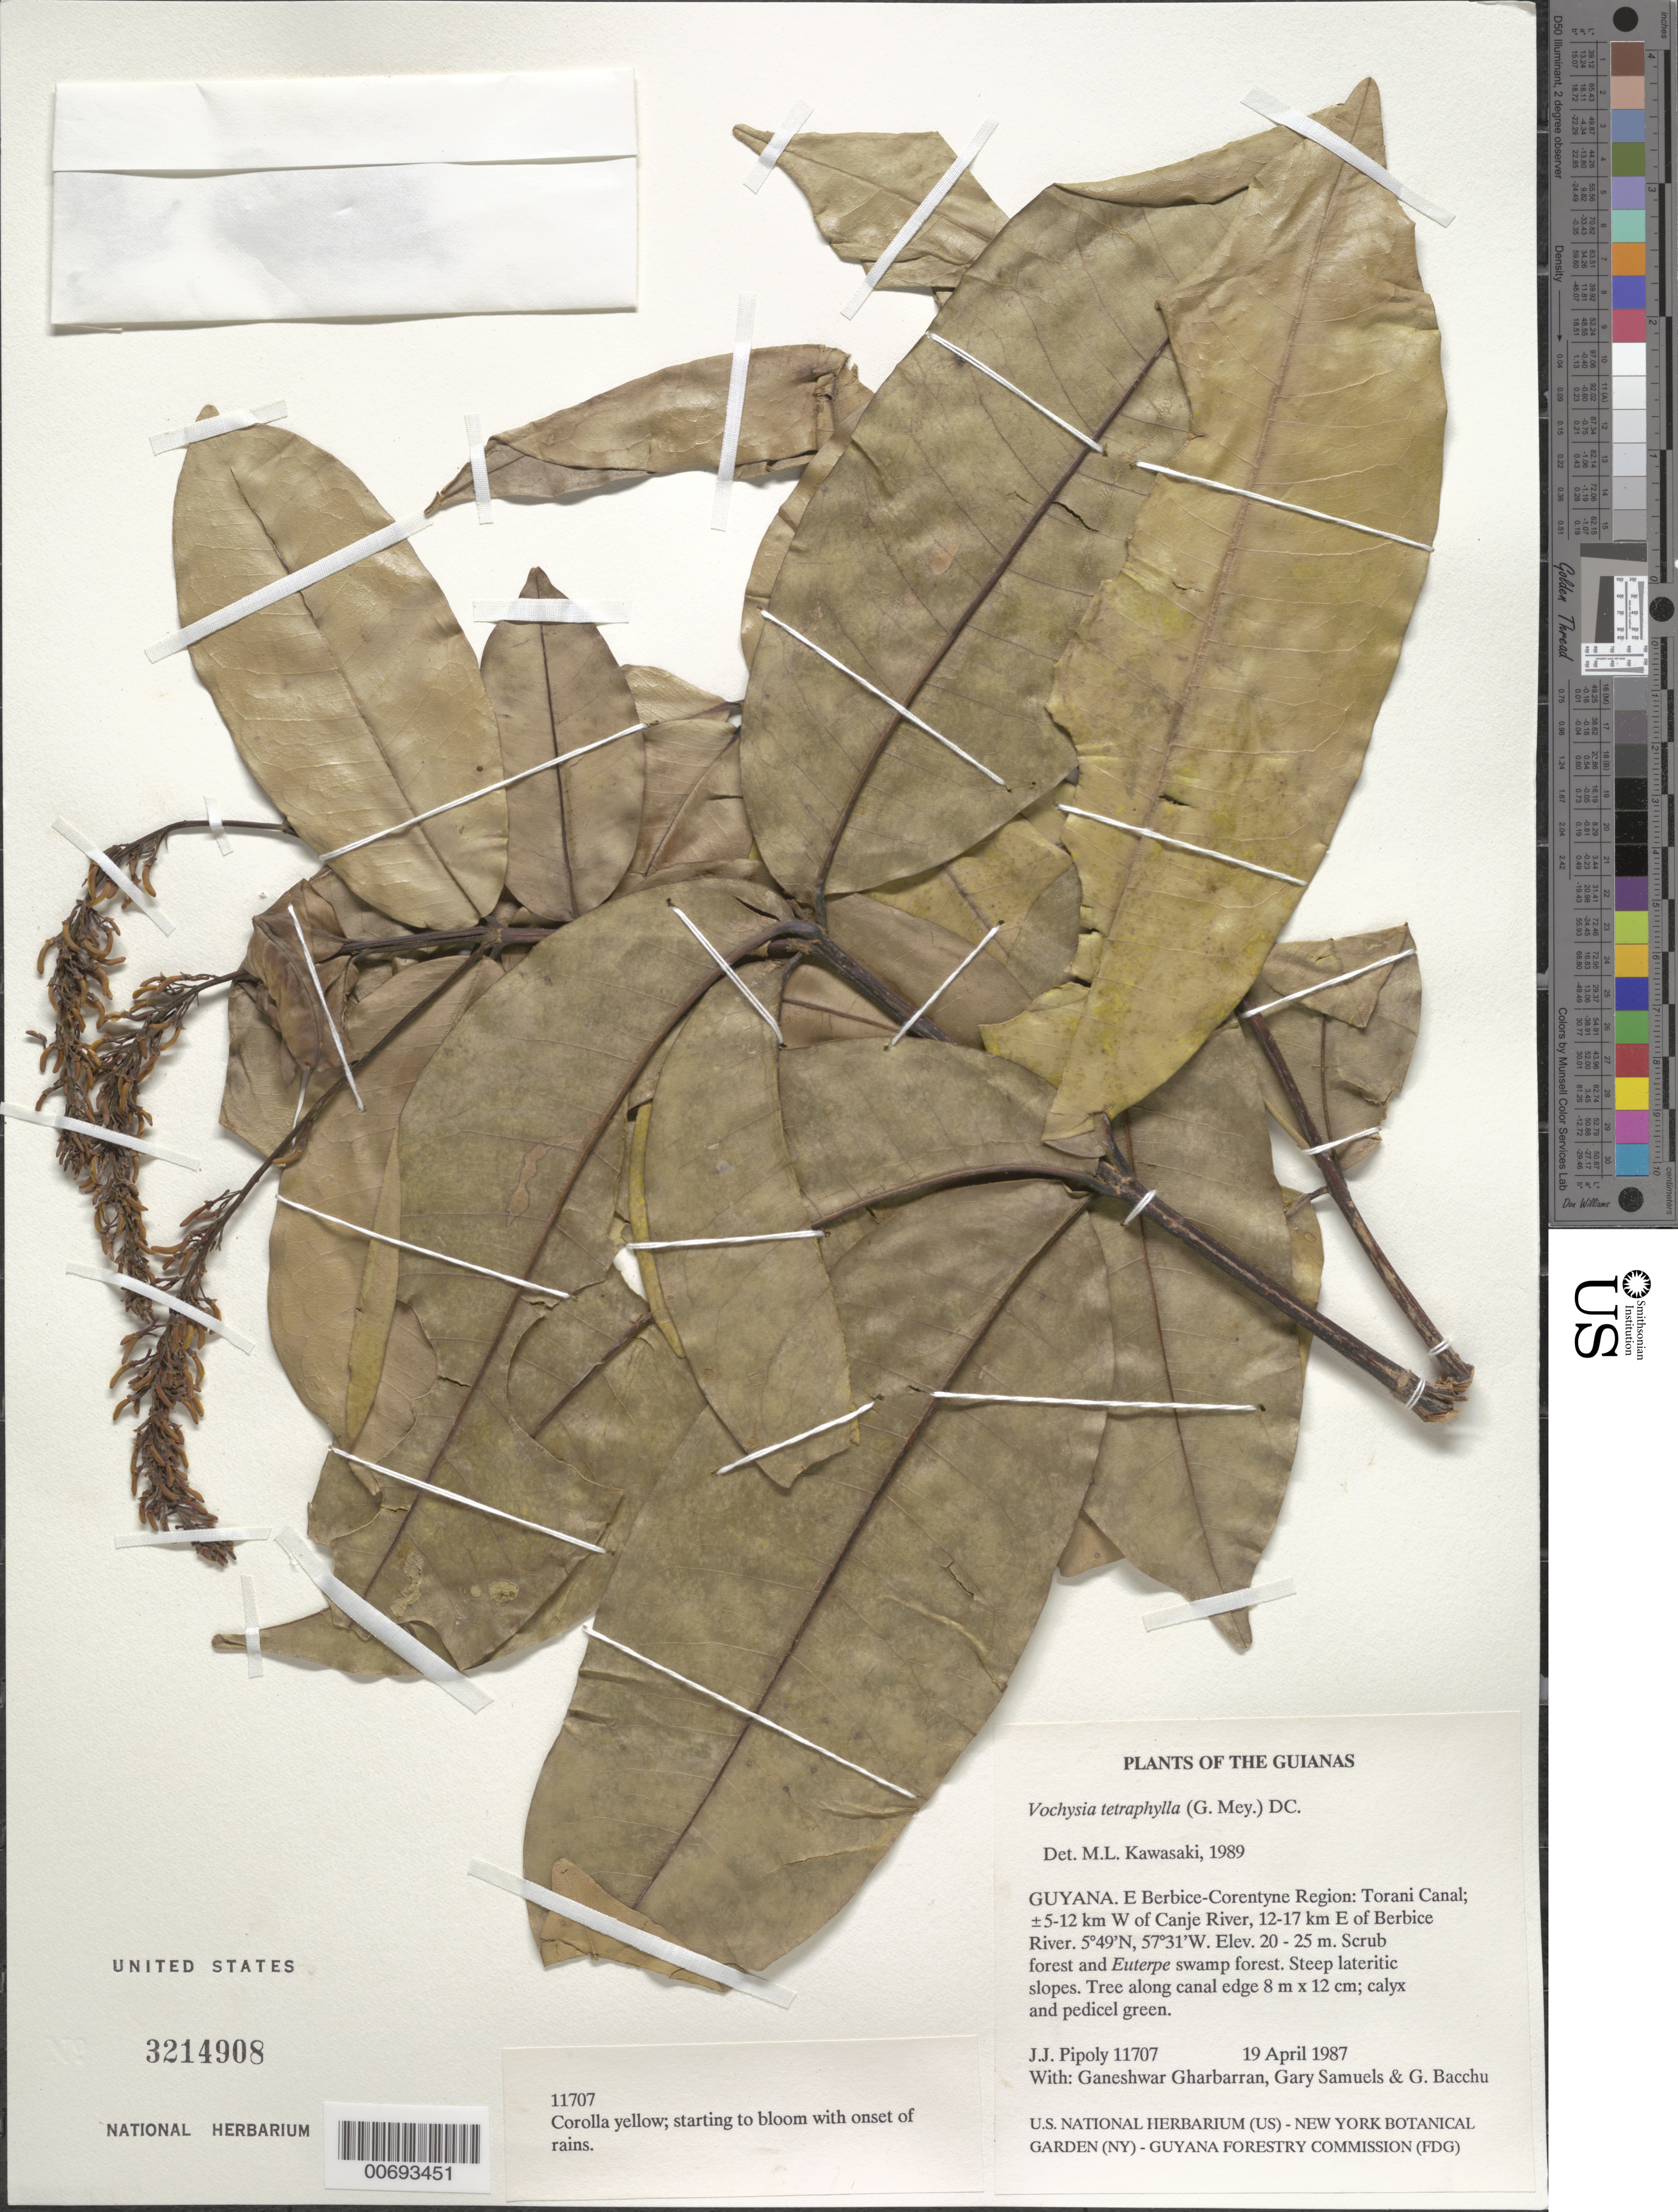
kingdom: Plantae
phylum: Tracheophyta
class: Magnoliopsida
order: Myrtales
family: Vochysiaceae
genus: Vochysia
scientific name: Vochysia tetraphylla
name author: (G. Mey.) DC.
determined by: Kawasaki, María L.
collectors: J. J. Pipoly, G. Gharbarran, G. Samuels & G. Bacchus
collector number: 11707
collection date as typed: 19 April 1987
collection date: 1987-04-19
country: Guyana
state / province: E. Berbice-Corentyne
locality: Torani Canal; ±5-12 km W of Canje River, 12-17 km E of Berbice River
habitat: Scrub forest and Euterpe Swamp forestSteep lateritic slopes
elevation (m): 20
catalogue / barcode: US 3214908